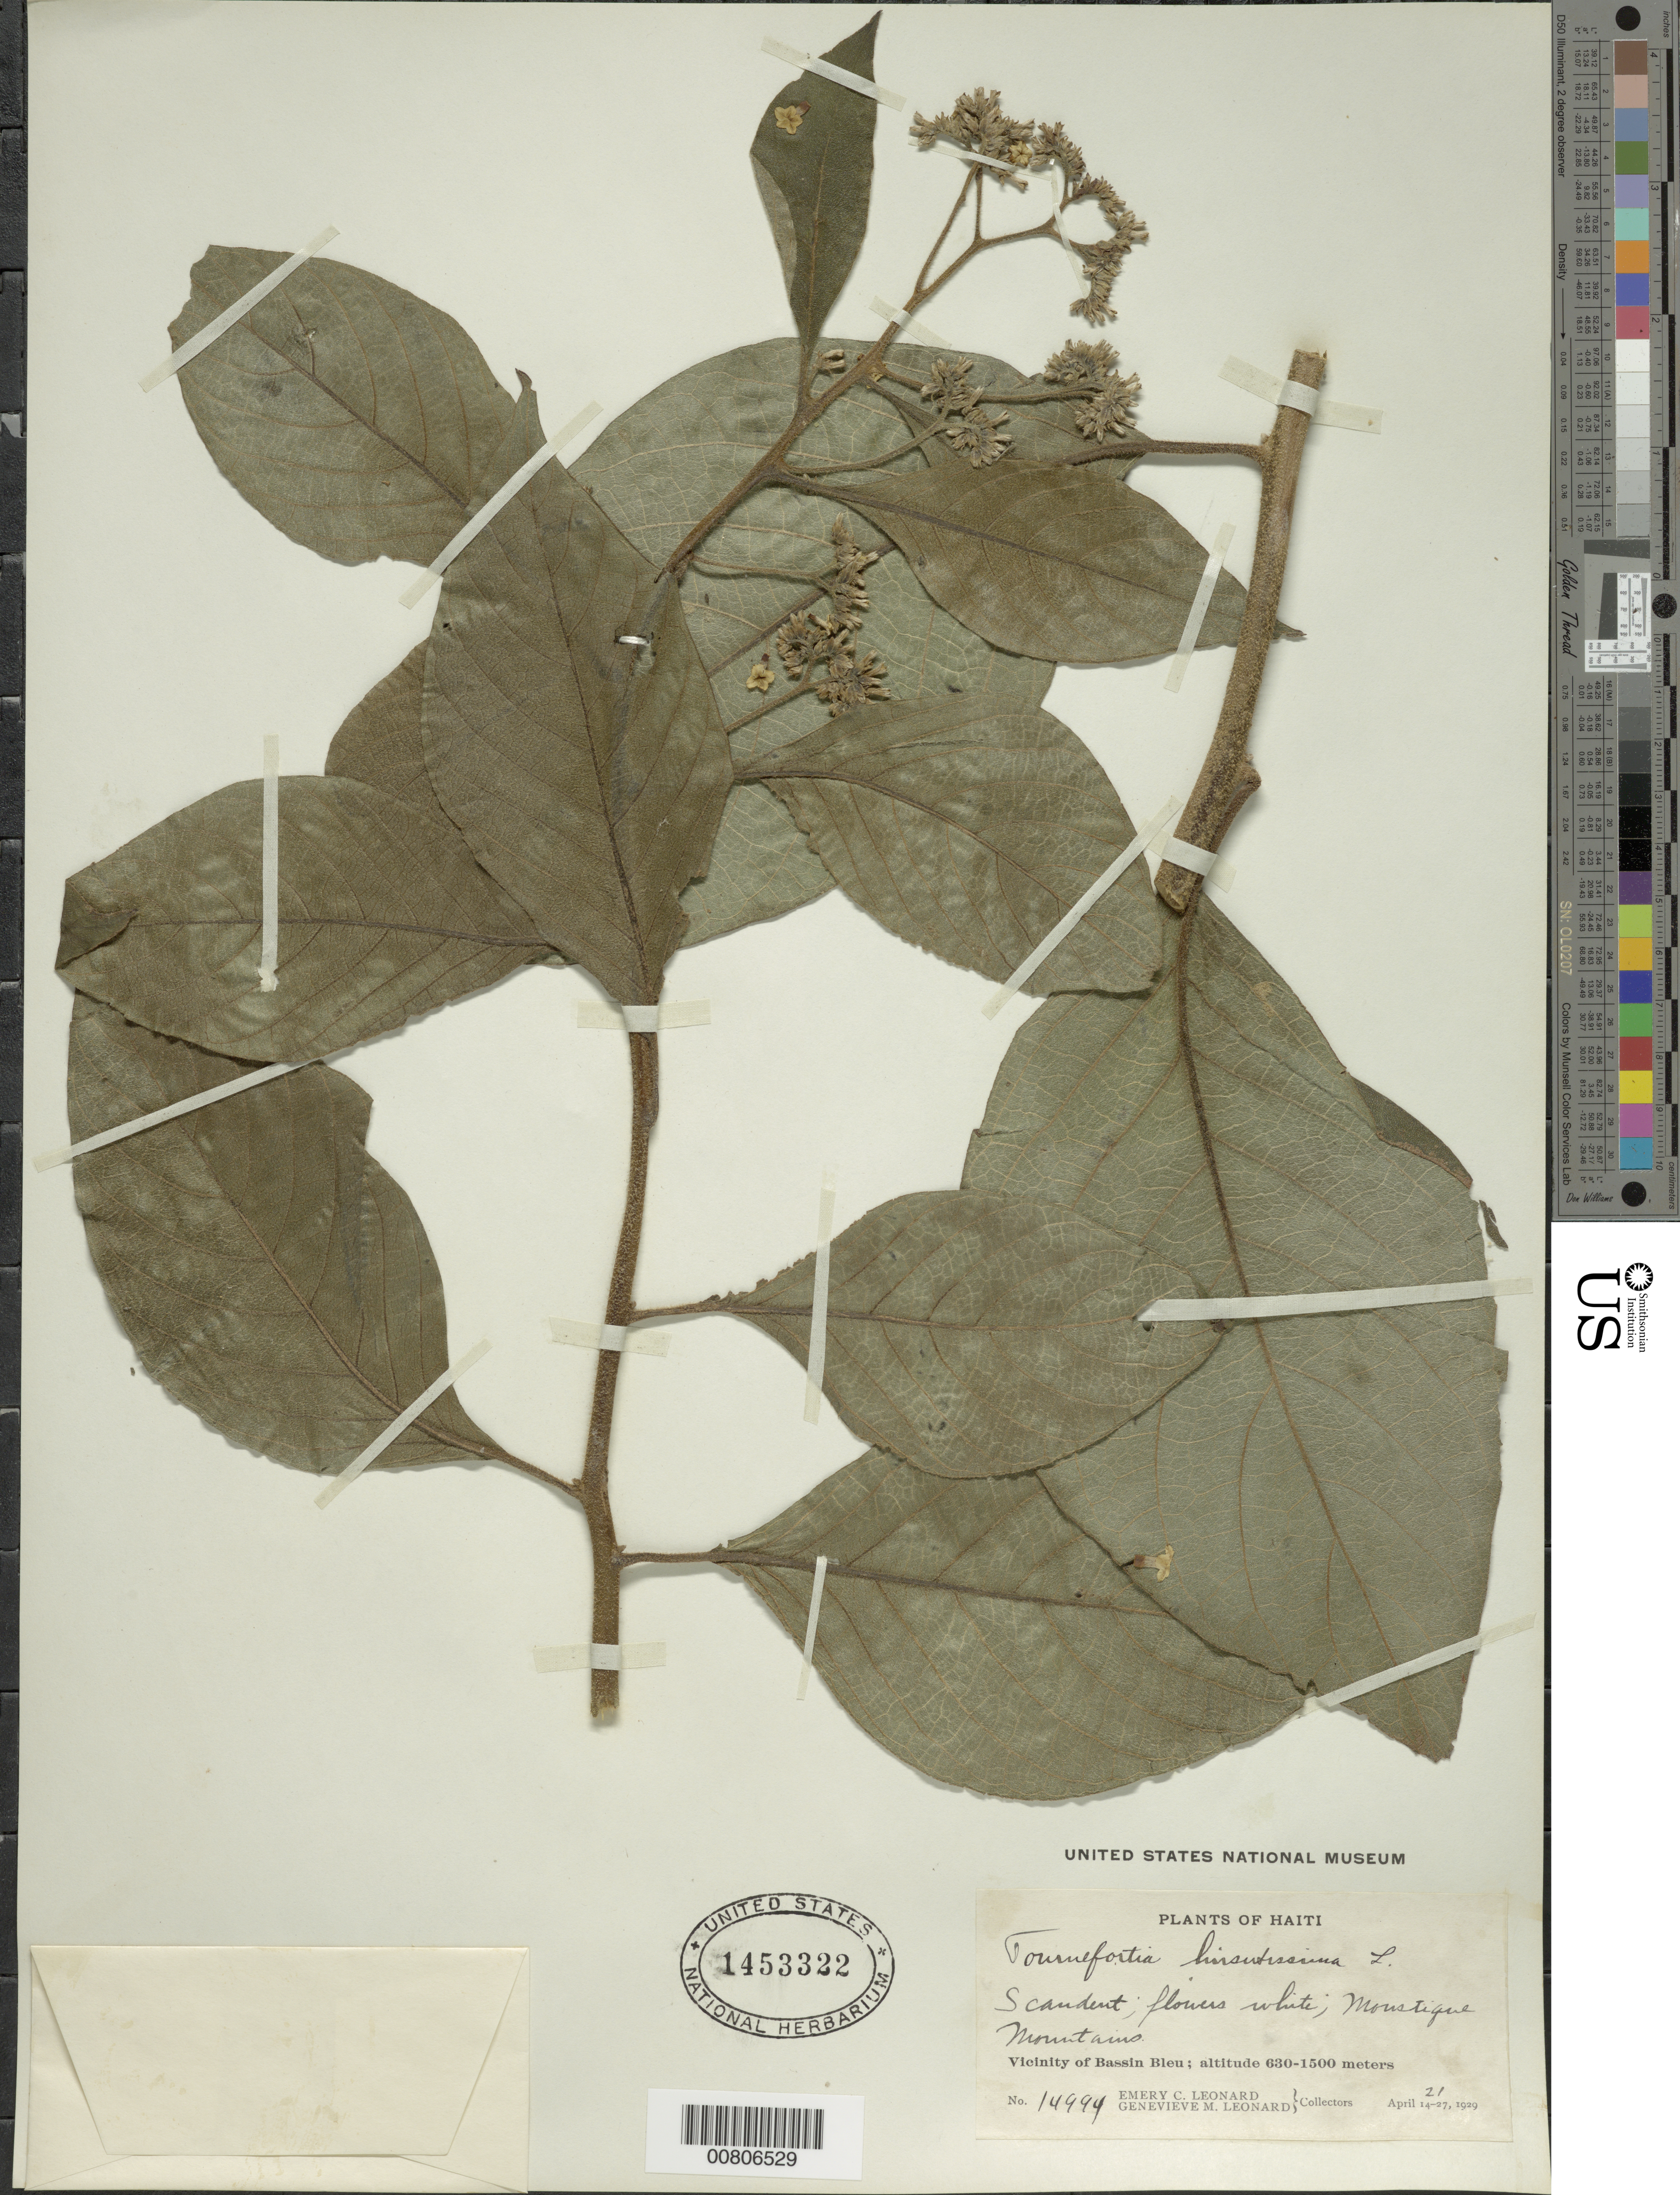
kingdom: Plantae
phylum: Tracheophyta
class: Magnoliopsida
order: Boraginales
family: Heliotropiaceae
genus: Tournefortia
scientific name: Tournefortia hirsutissima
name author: L.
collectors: E. C. Leonard & G. M. Leonard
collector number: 14994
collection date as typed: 21 Apr 1929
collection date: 1929-04-21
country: Haiti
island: Hispaniola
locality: Bassin Bleu, Monstique Mountains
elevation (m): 630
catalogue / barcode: US 1453322